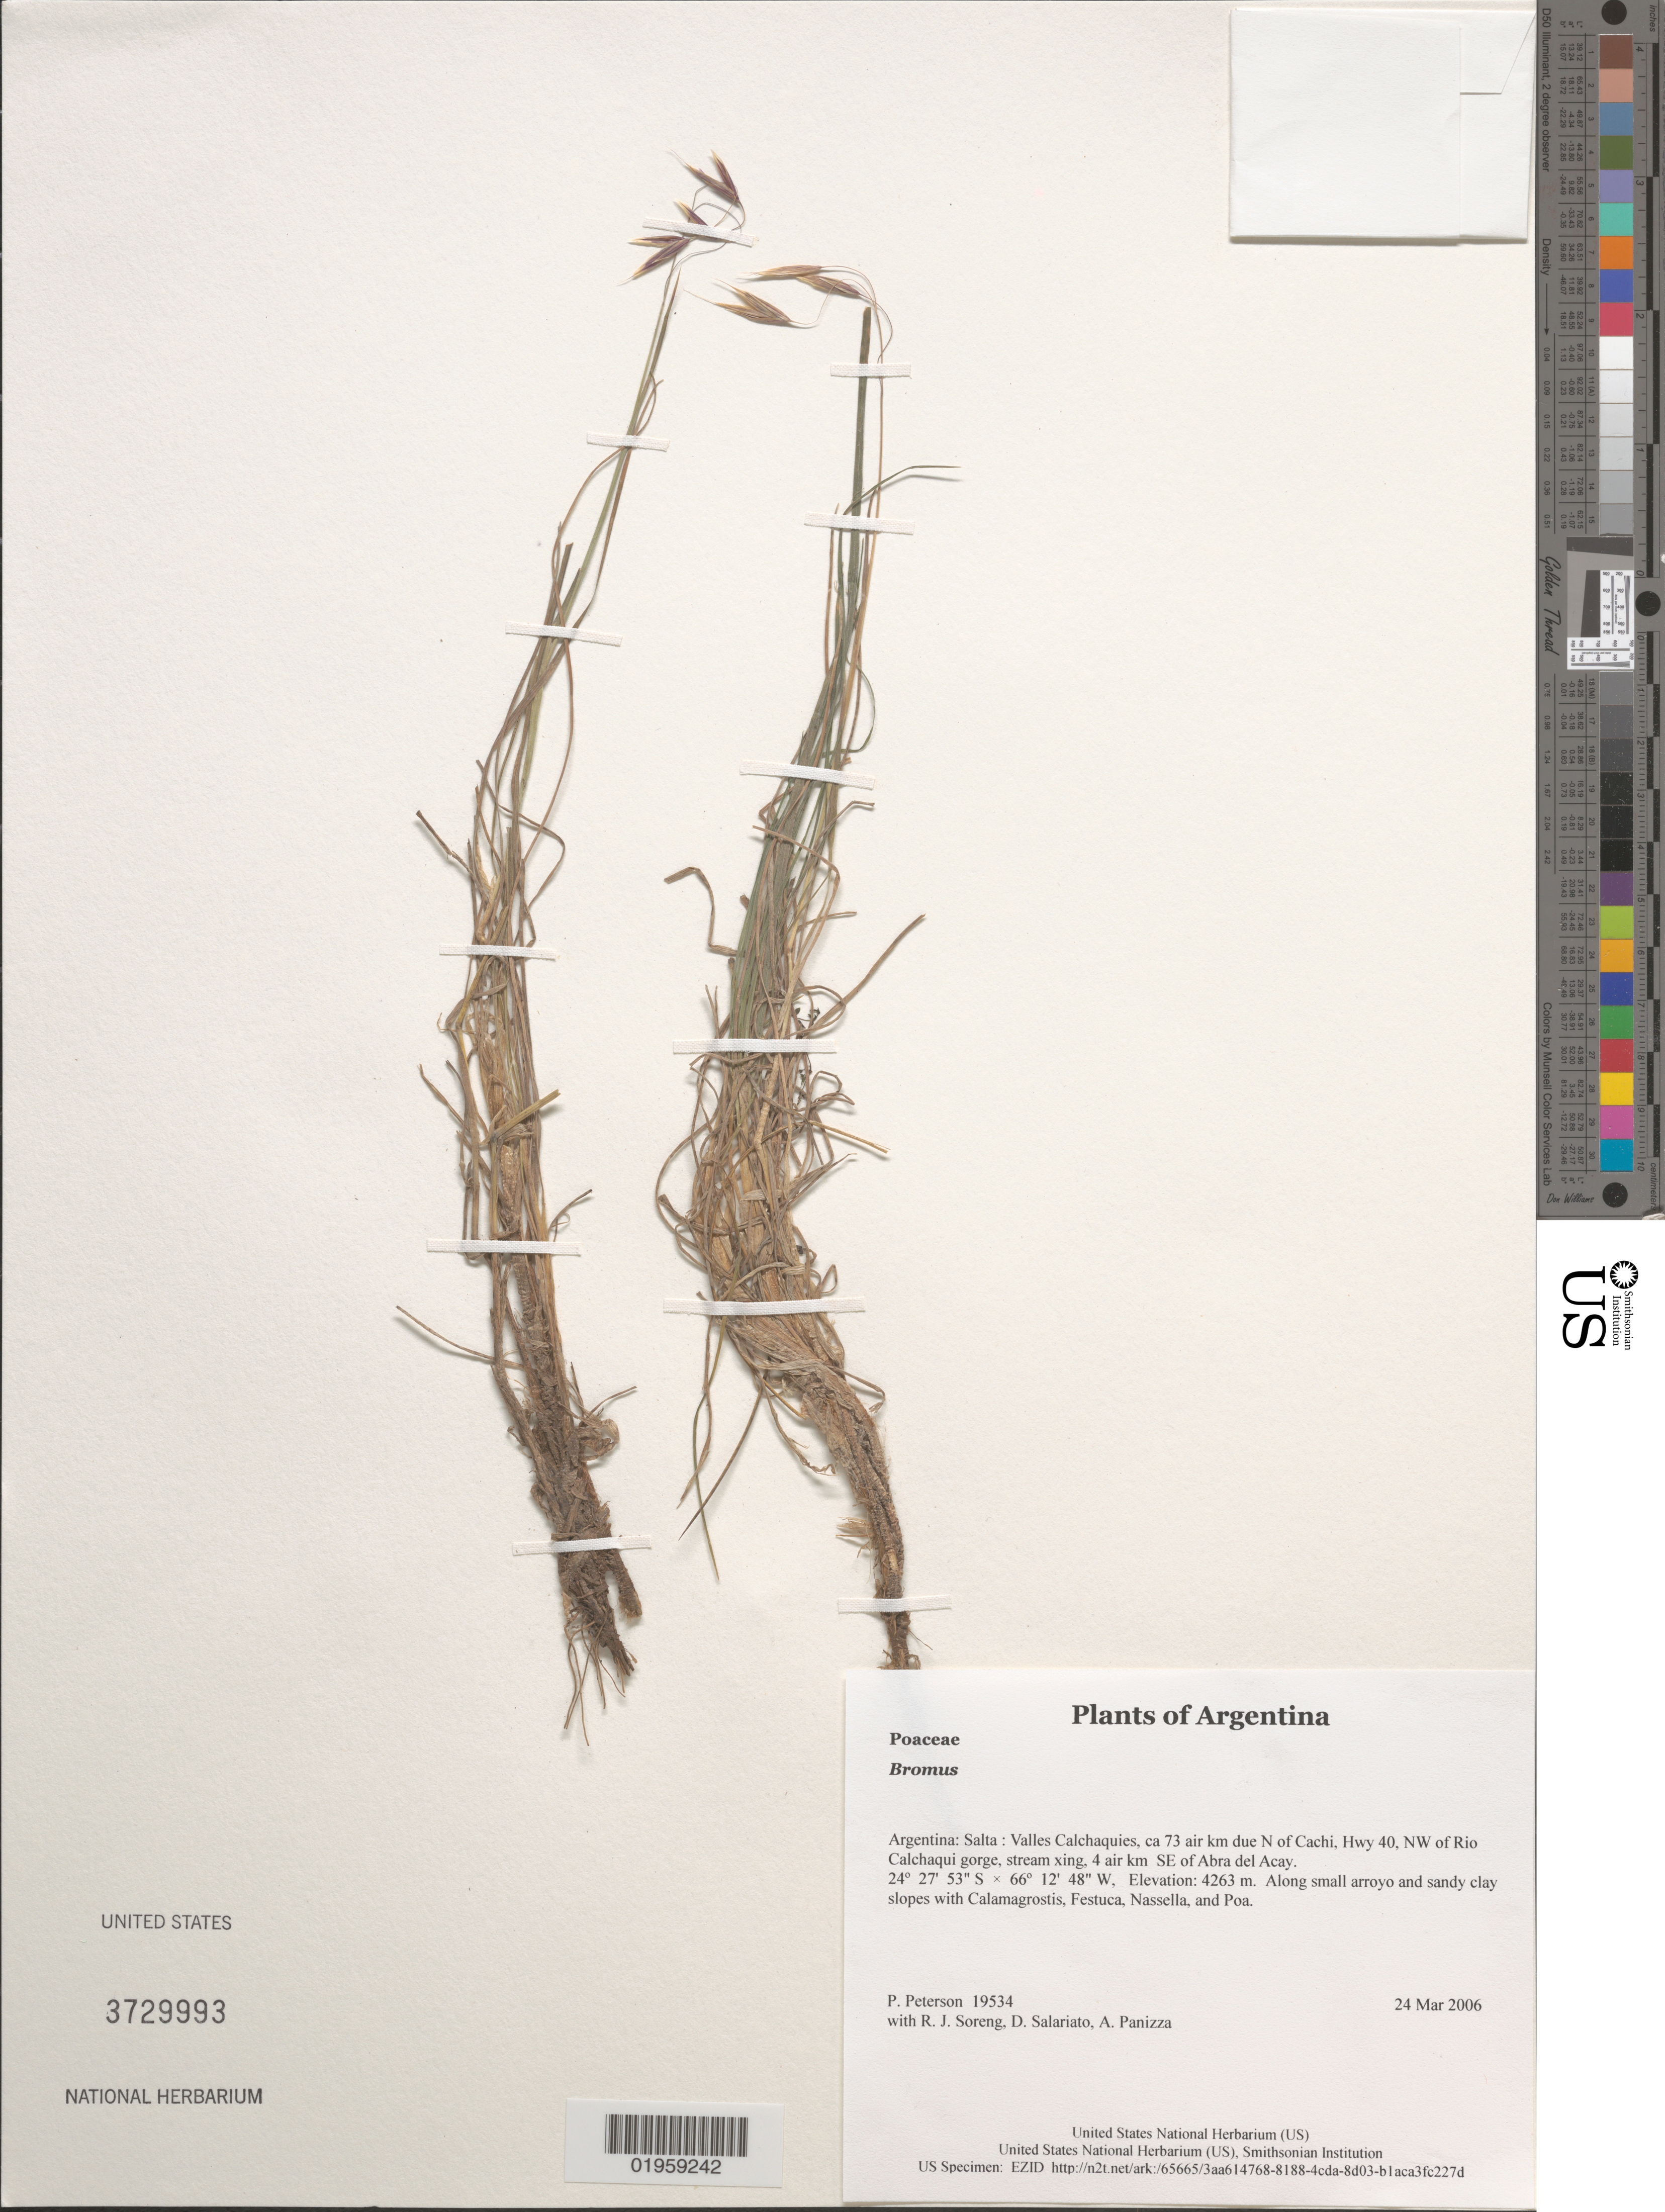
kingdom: Plantae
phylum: Tracheophyta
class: Liliopsida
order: Poales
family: Poaceae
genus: Bromus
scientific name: Bromus sp.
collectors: P. M. Peterson, R. J. Soreng, D. Salariato & A. Panizza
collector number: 19534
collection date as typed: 24 Mar 2006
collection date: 2006-03-24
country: Argentina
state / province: Salta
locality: Valles Calchaquies, ca 73 air km due N of Cachi, Hwy 40, NW of Rio Calchaqui gorge, stream xing, 4 air km SE of Abra del Acay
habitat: Along small arroyo and sandy clay slopes with Calamagrostis, Festuca, Nassella, and Poa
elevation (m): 4263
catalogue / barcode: US 3729993